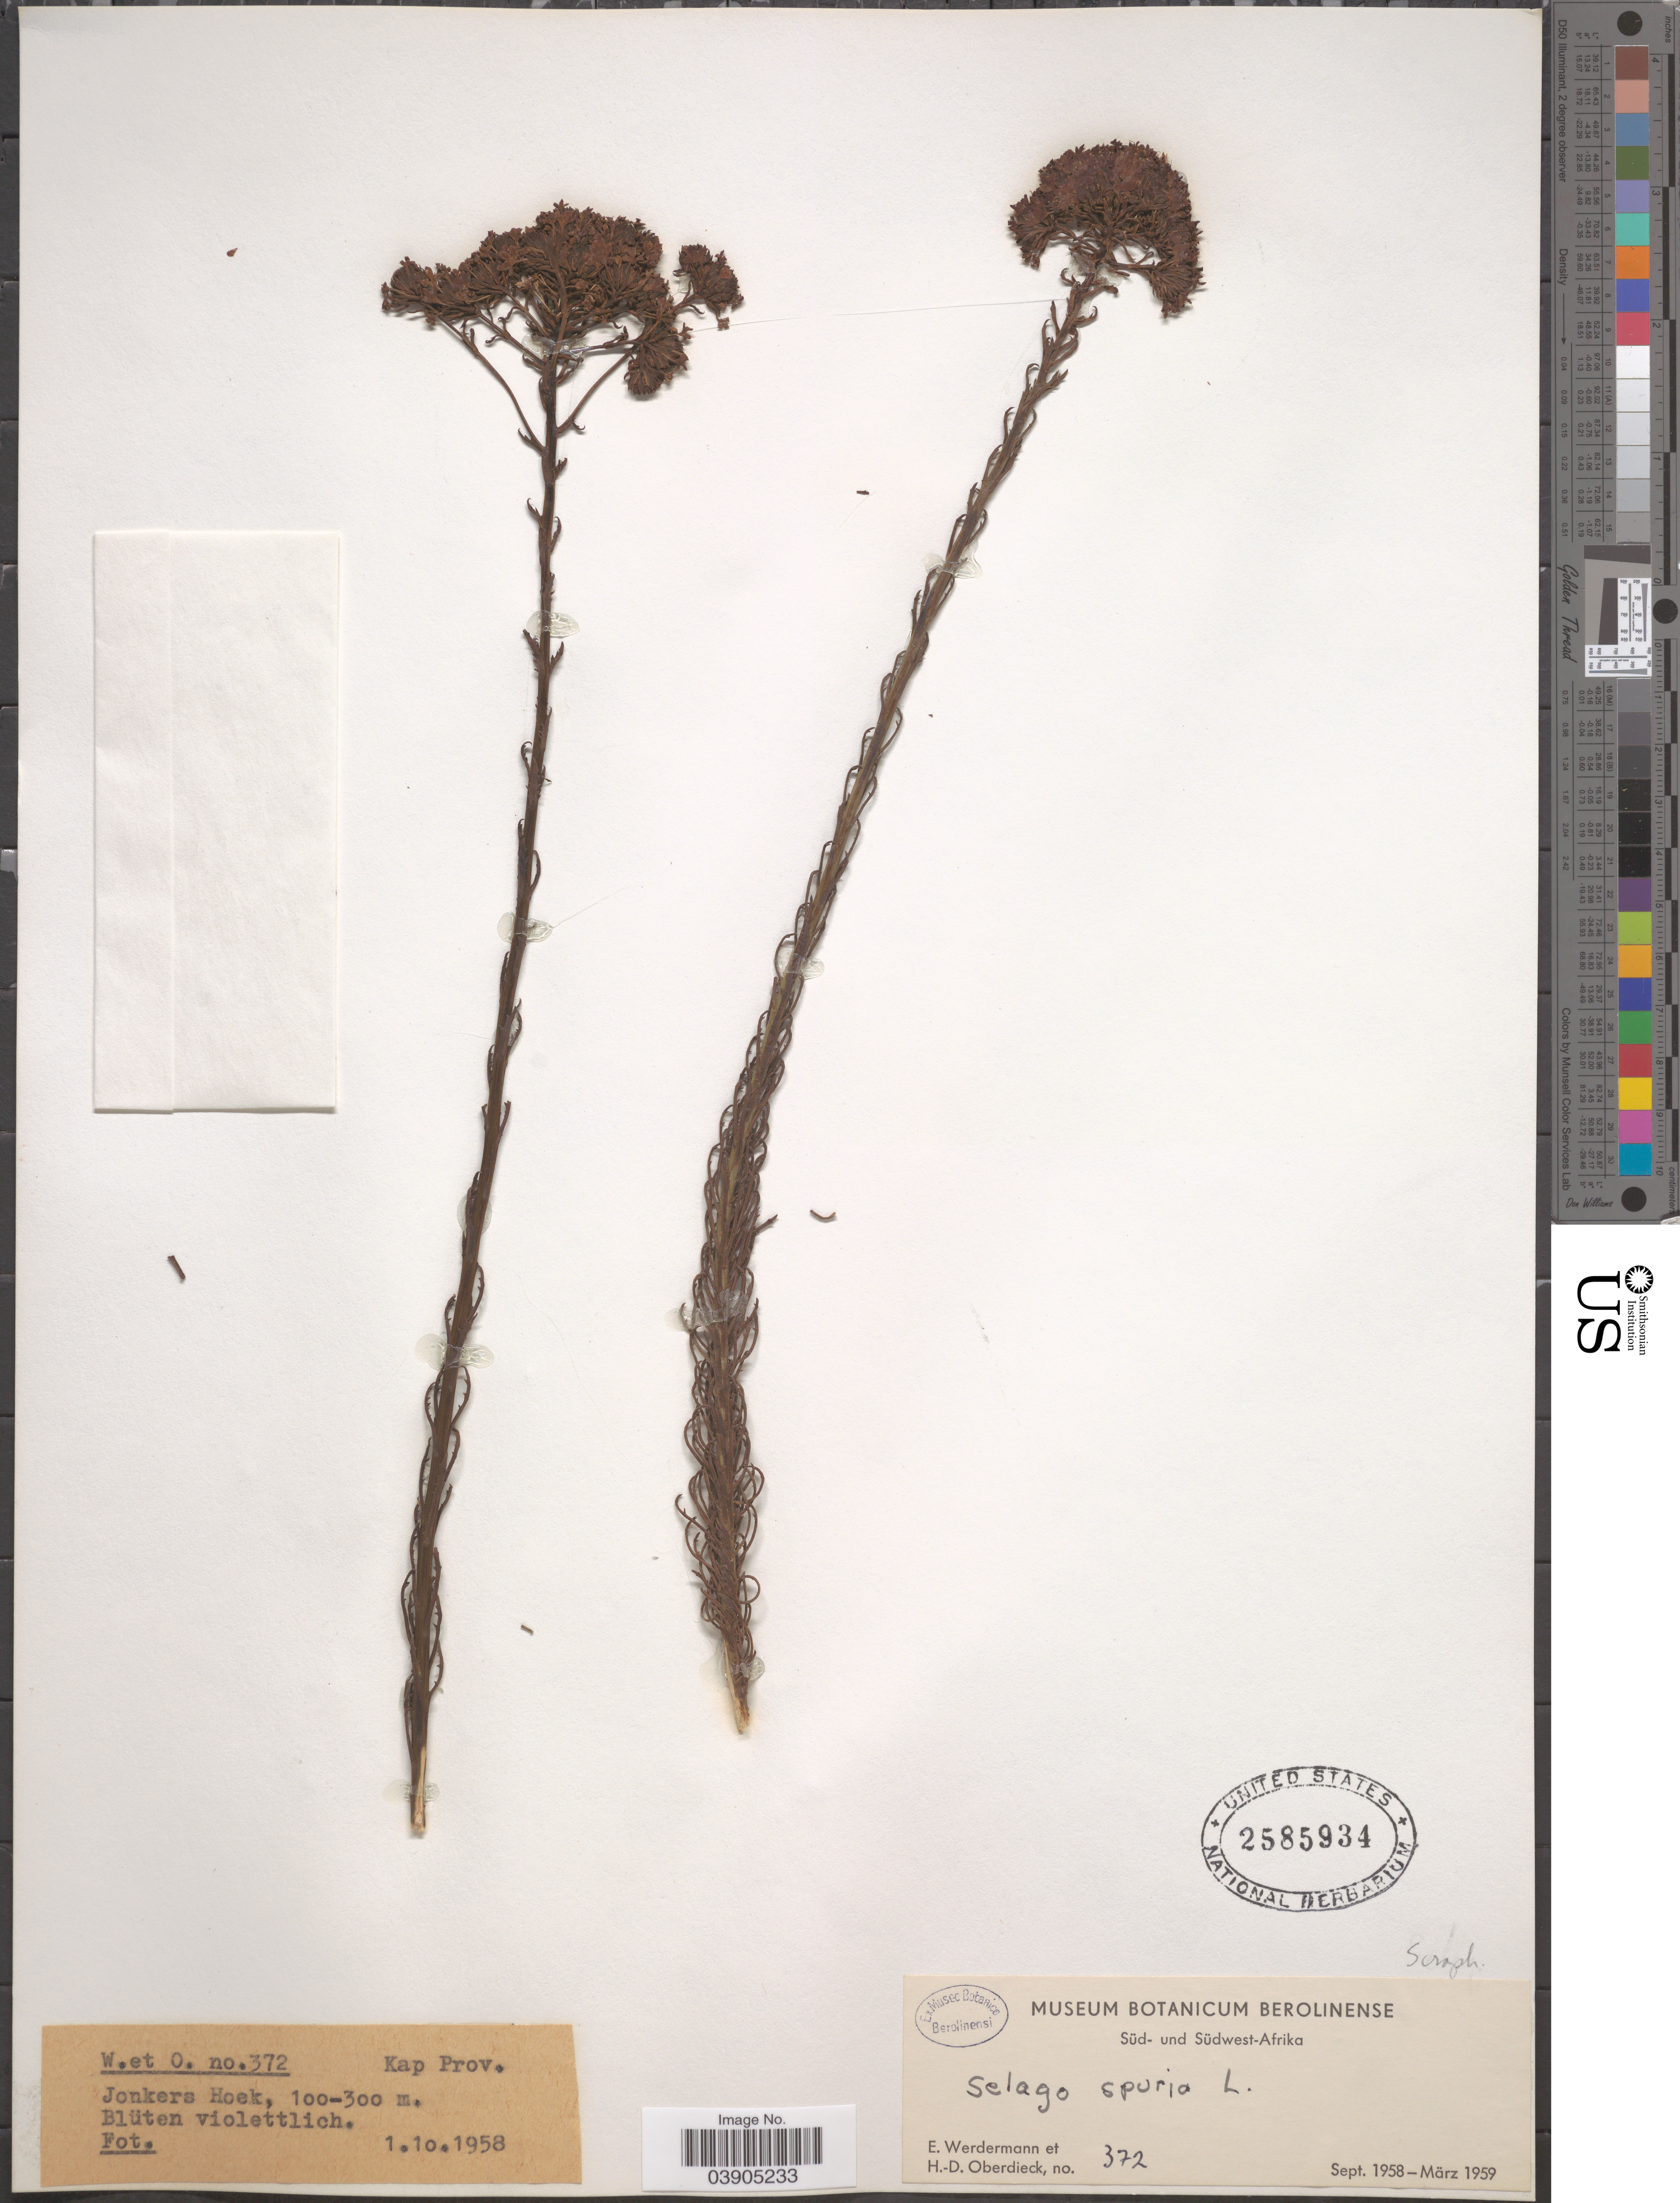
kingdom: Plantae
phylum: Tracheophyta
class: Magnoliopsida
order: Lamiales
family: Scrophulariaceae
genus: Selago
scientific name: Selago spuria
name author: L.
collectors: E. Werdermann & H. Oberdieck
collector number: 372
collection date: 1958-10-01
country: South Africa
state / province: Western Cape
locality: Kap Prov. Jonkers Hoek.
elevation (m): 100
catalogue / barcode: US 2585934